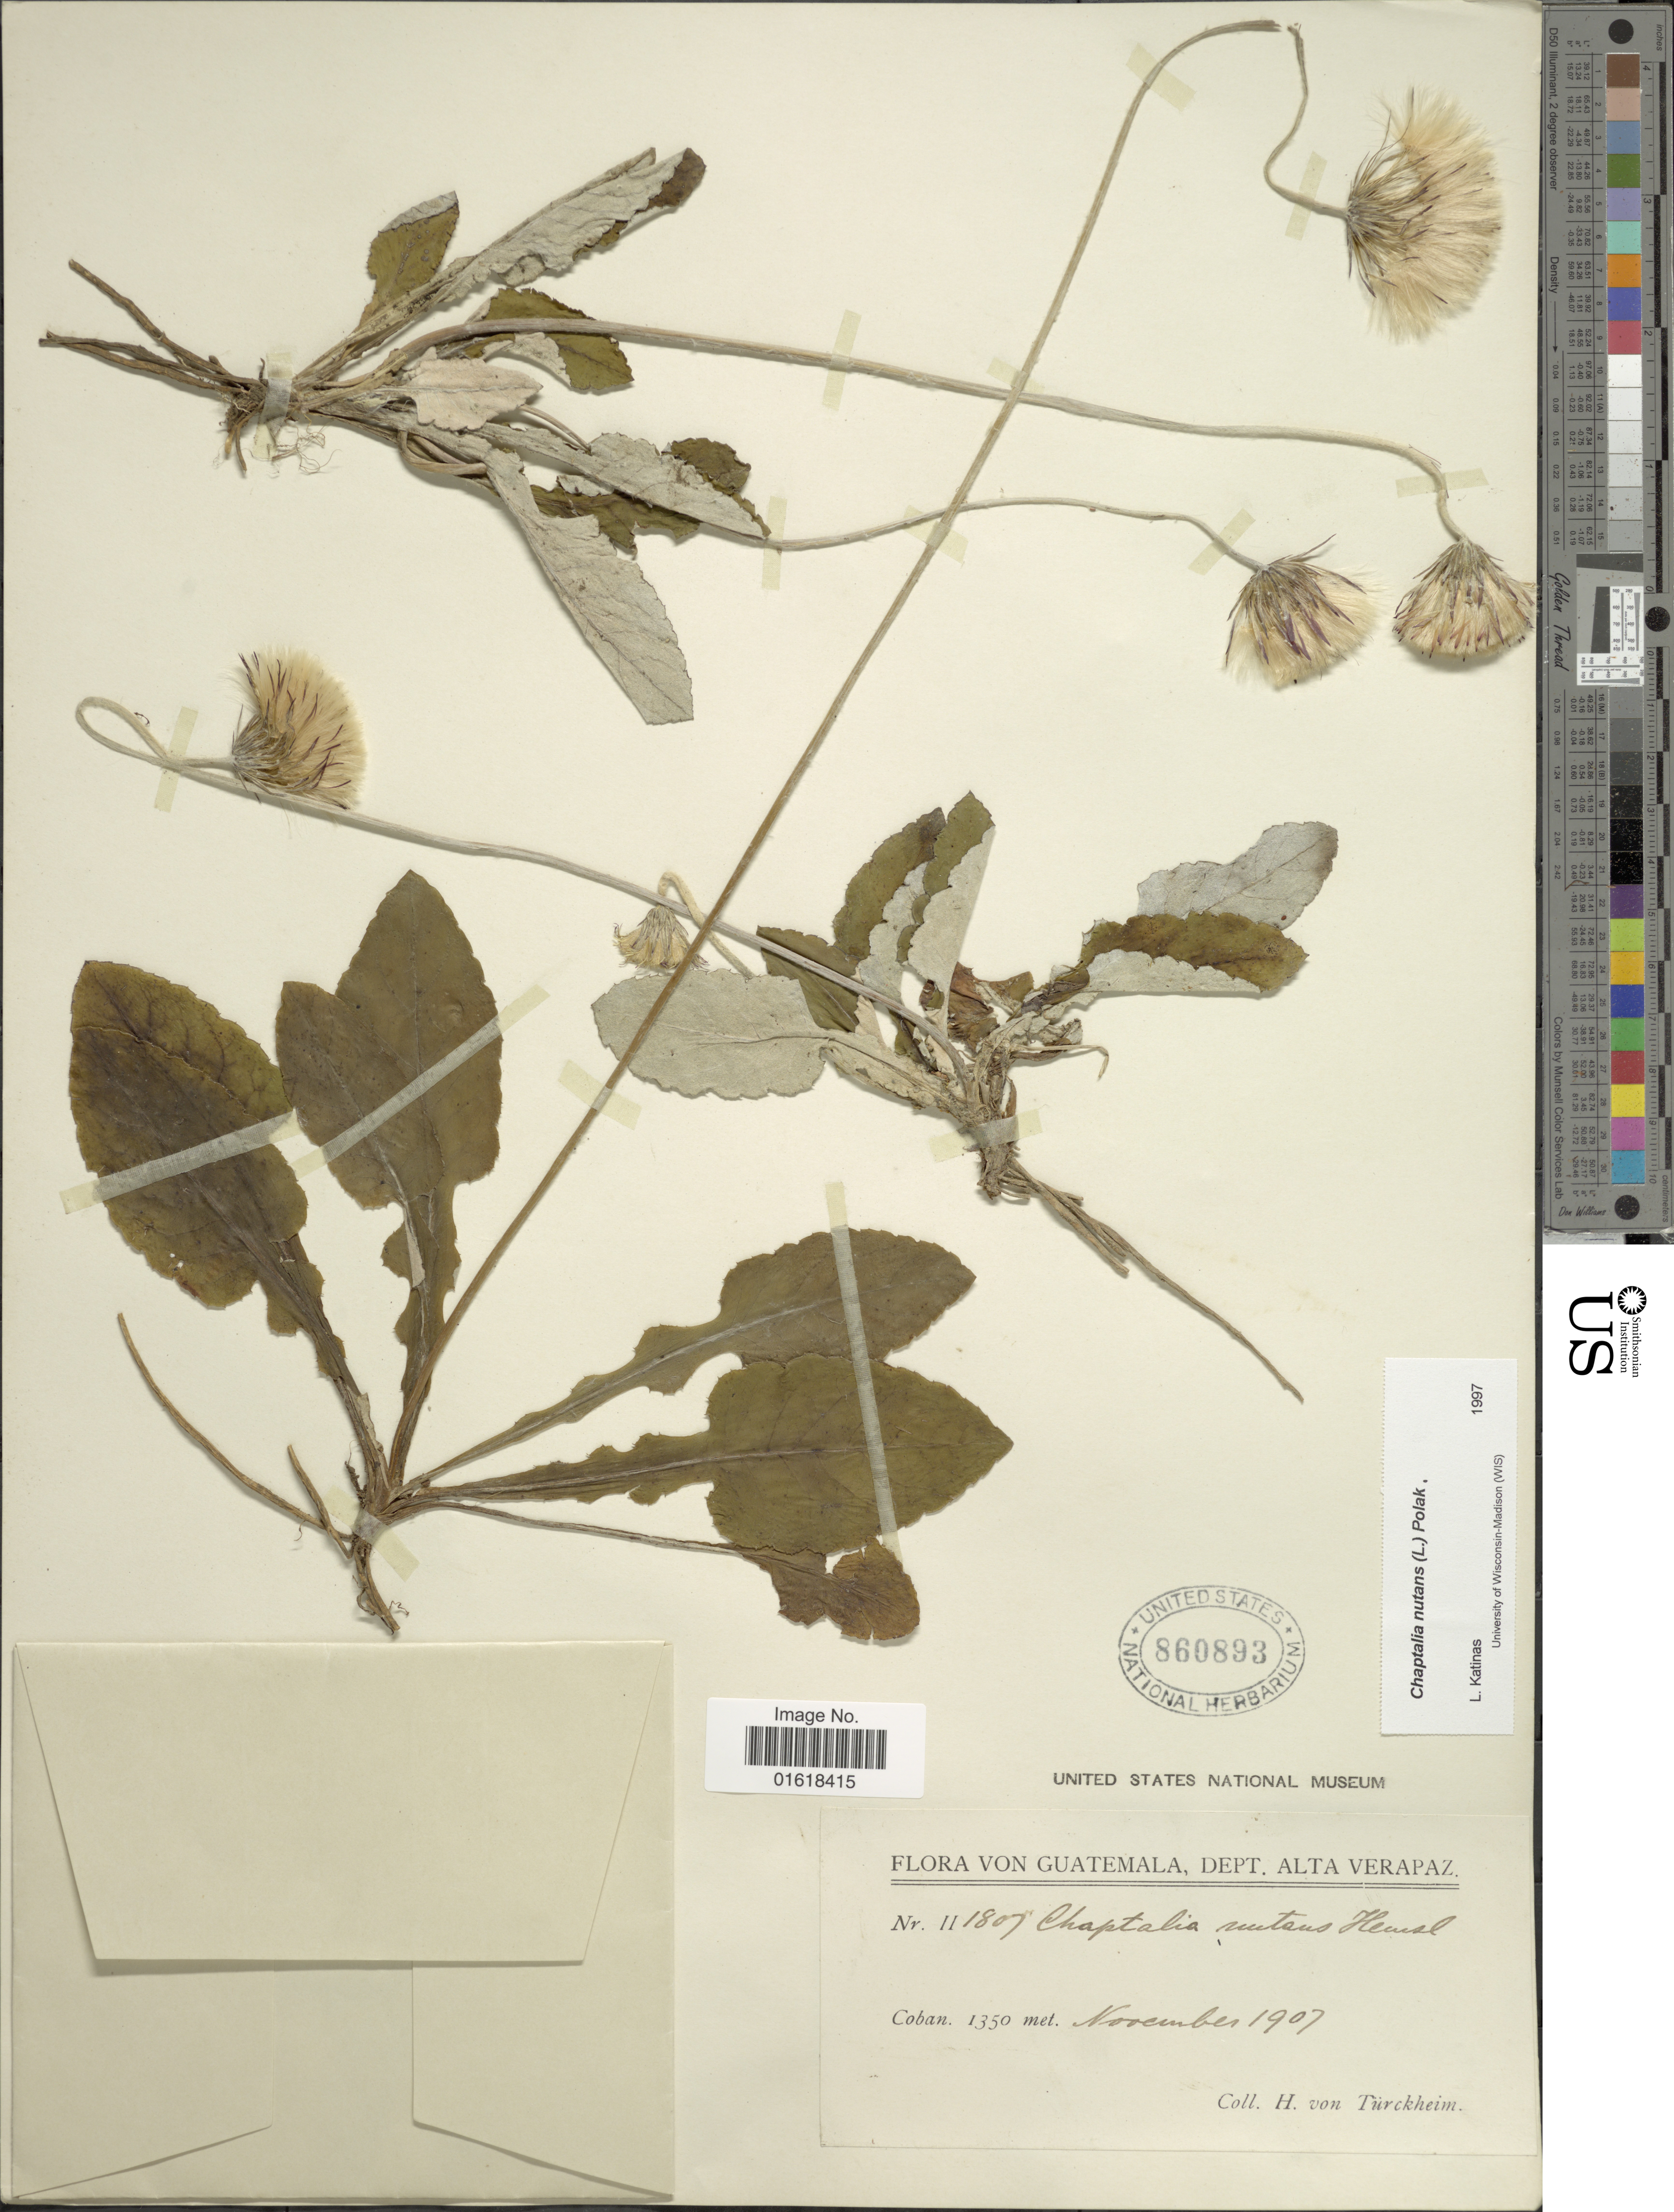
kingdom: Plantae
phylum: Tracheophyta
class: Magnoliopsida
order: Asterales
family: Asteraceae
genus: Chaptalia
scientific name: Chaptalia nutans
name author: (L.) Pol.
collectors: H. von Türckheim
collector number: II1807*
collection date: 1907-11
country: Guatemala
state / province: Alta Verapaz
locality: Coban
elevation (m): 1350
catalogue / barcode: US 860893